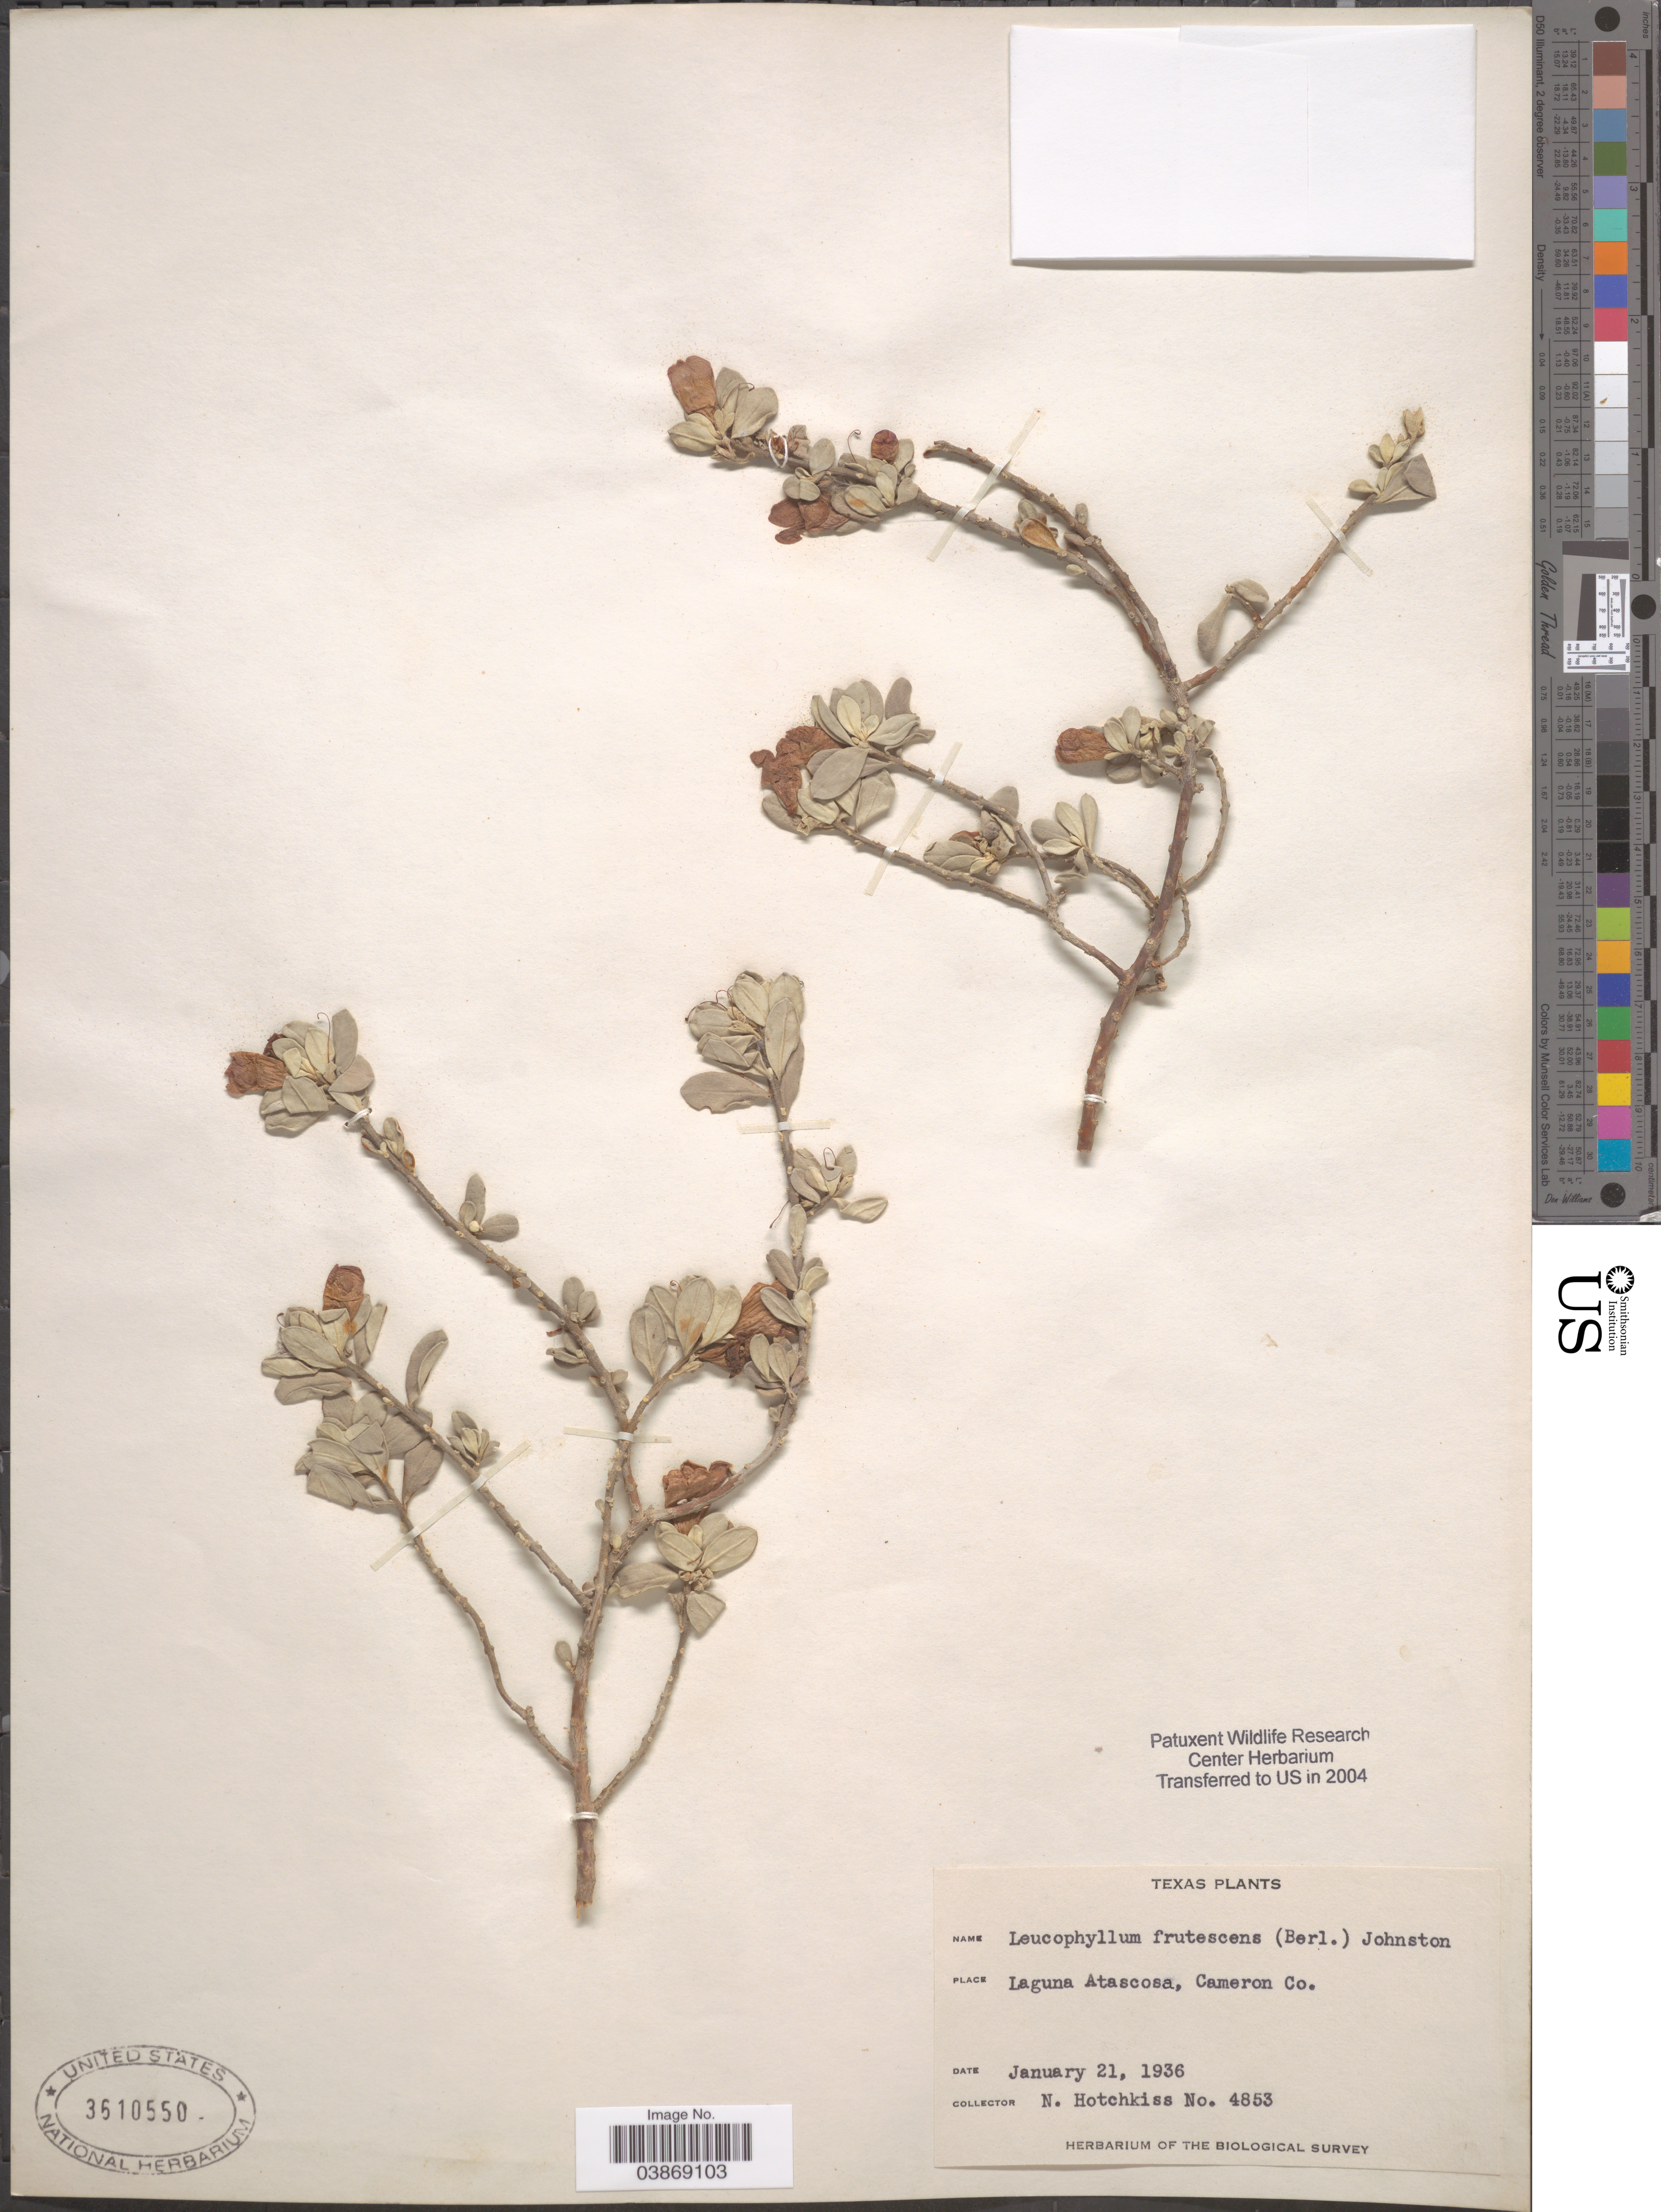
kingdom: Plantae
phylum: Tracheophyta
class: Magnoliopsida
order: Lamiales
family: Scrophulariaceae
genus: Leucophyllum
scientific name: Leucophyllum frutescens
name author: (Berland.) I.M. Johnst.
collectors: N. Hotchkiss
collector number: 4853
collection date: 1936-01-21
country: United States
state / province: Texas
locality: Lagun Atascosa, Cameron Co.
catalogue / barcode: US 3610550